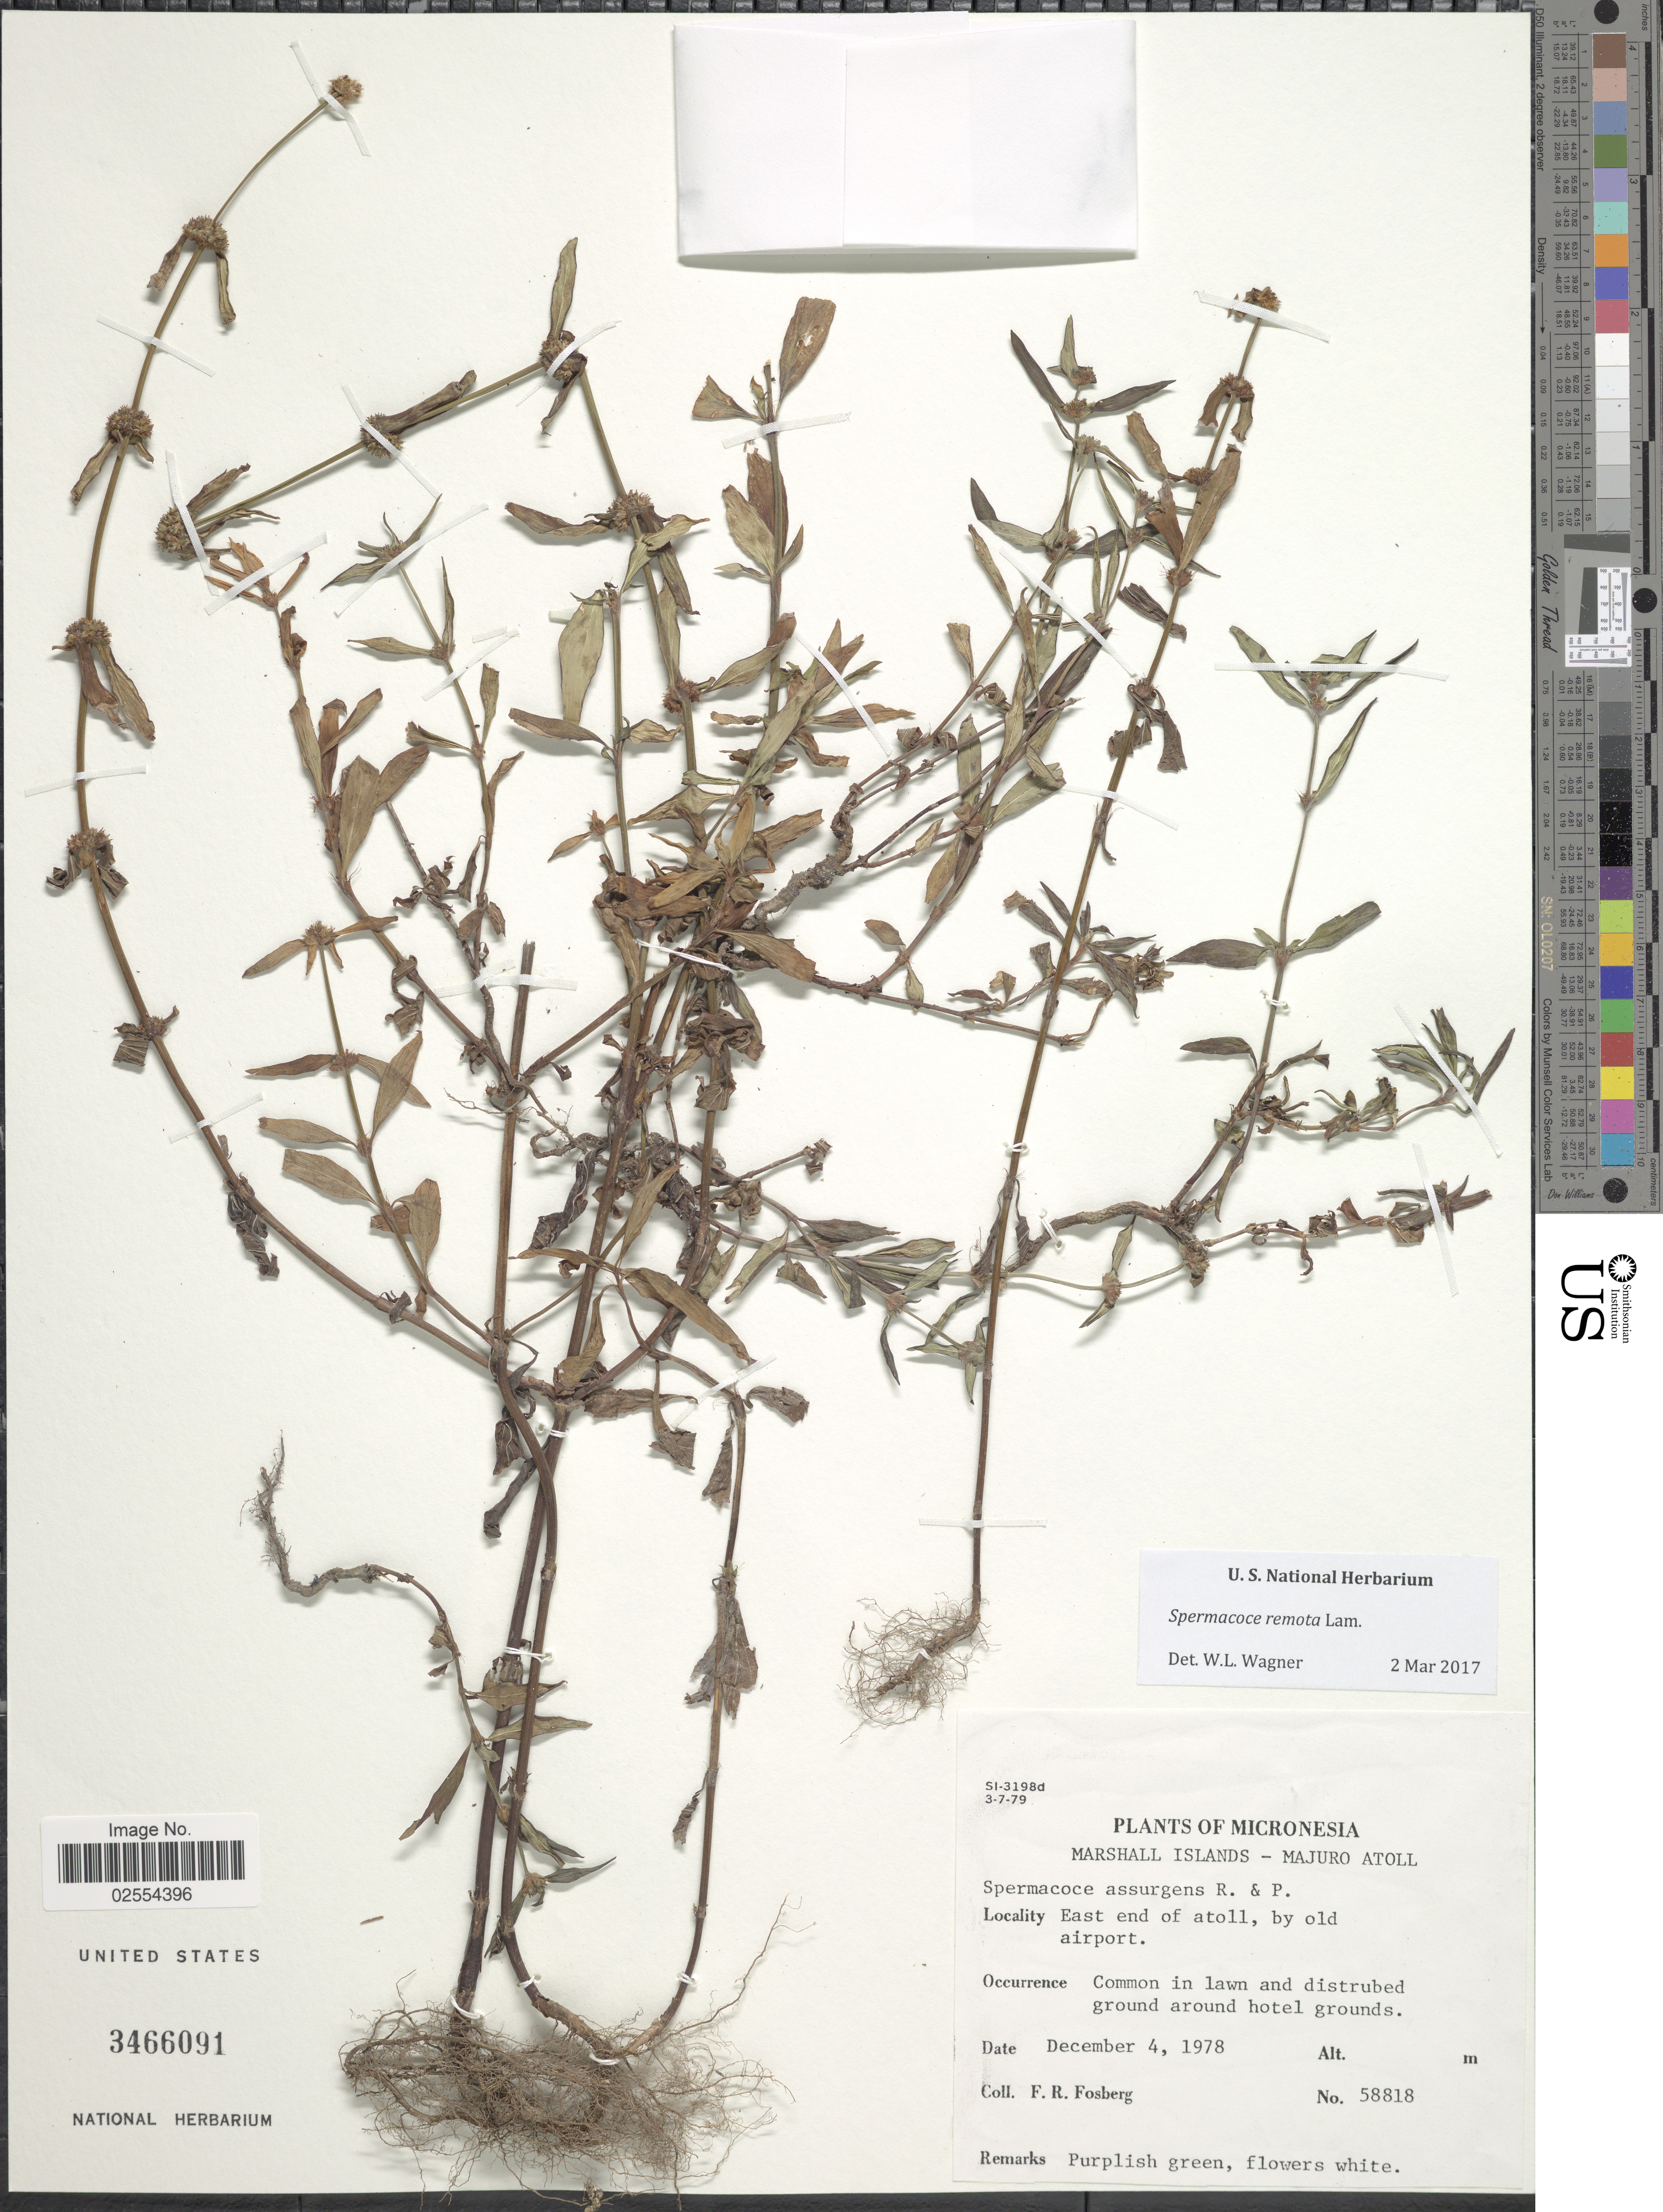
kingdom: Plantae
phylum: Tracheophyta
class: Magnoliopsida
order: Gentianales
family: Rubiaceae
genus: Spermacoce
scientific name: Spermacoce remota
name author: Lam.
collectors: F. R. Fosberg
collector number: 58818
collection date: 1978-12-04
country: Marshall Islands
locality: Majuro Atoll, East end of atoll, by old airport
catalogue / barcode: US 3466091